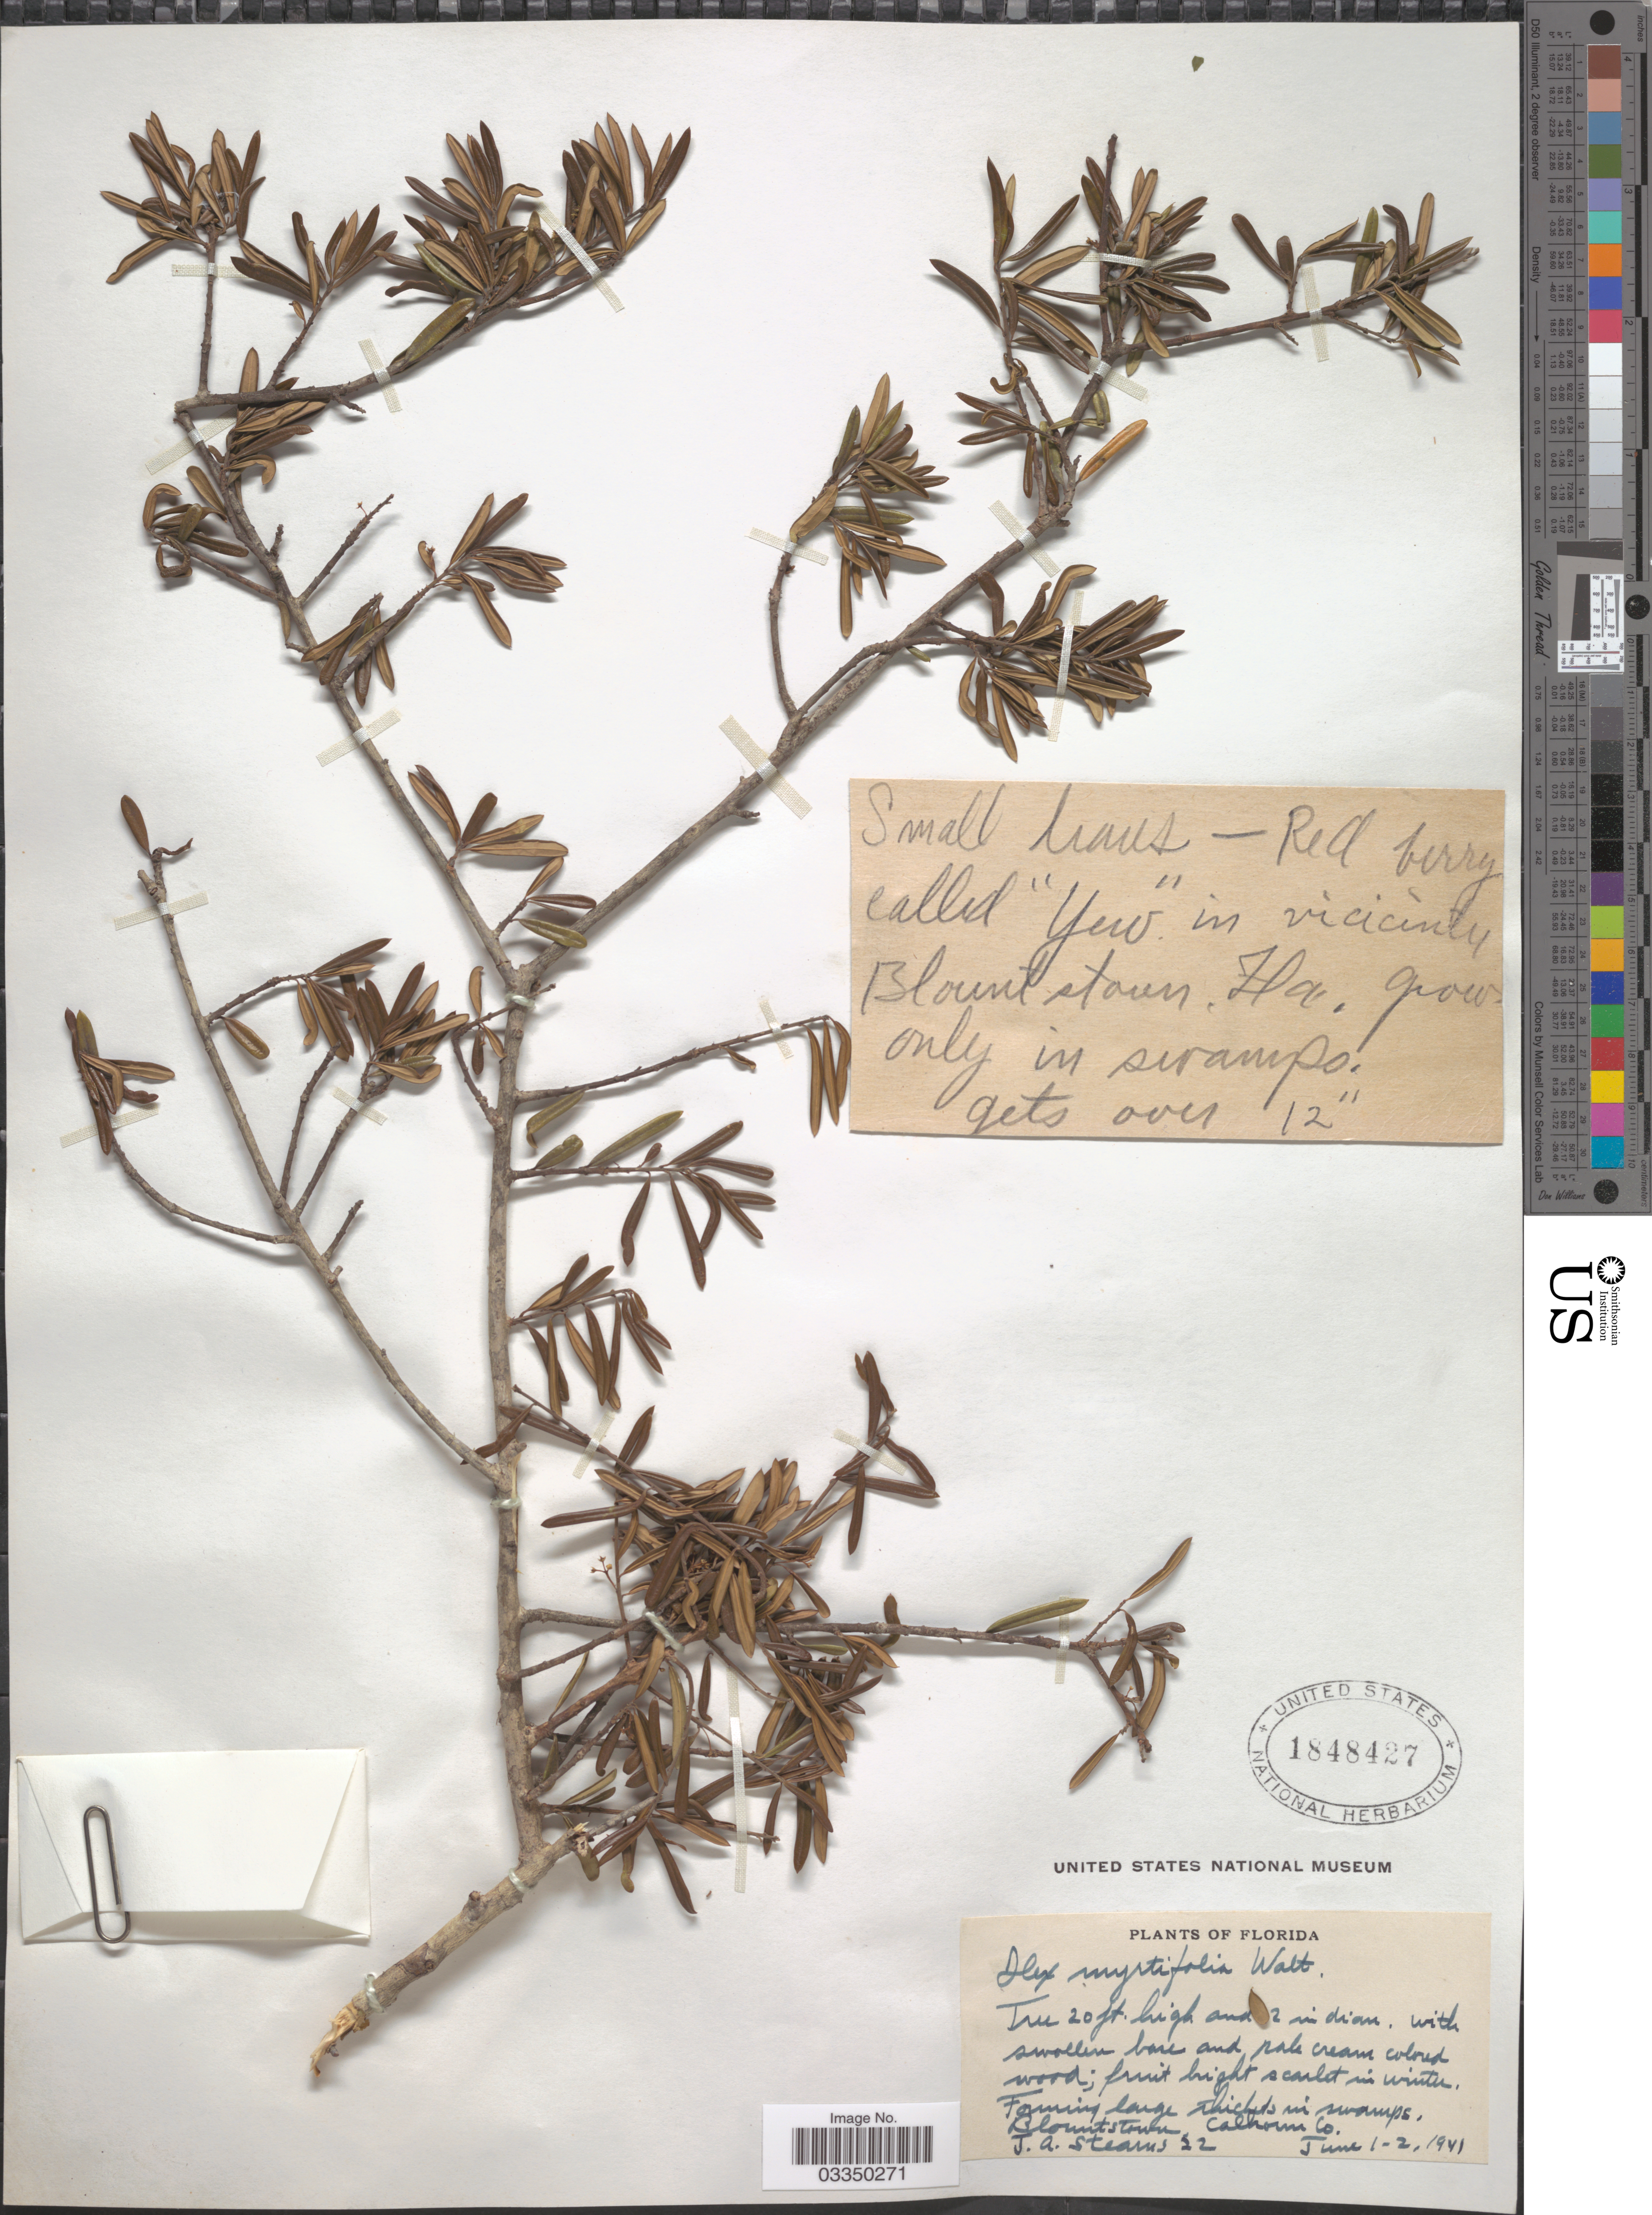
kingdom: Plantae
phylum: Tracheophyta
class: Magnoliopsida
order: Aquifoliales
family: Aquifoliaceae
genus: Ilex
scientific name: Ilex myrtifolia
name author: Walter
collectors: J. Stearns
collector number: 22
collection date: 1941-06-01/1941-06-02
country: United States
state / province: Florida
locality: In vicinity Blountstown, Calhoun Co.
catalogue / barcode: US 1848427